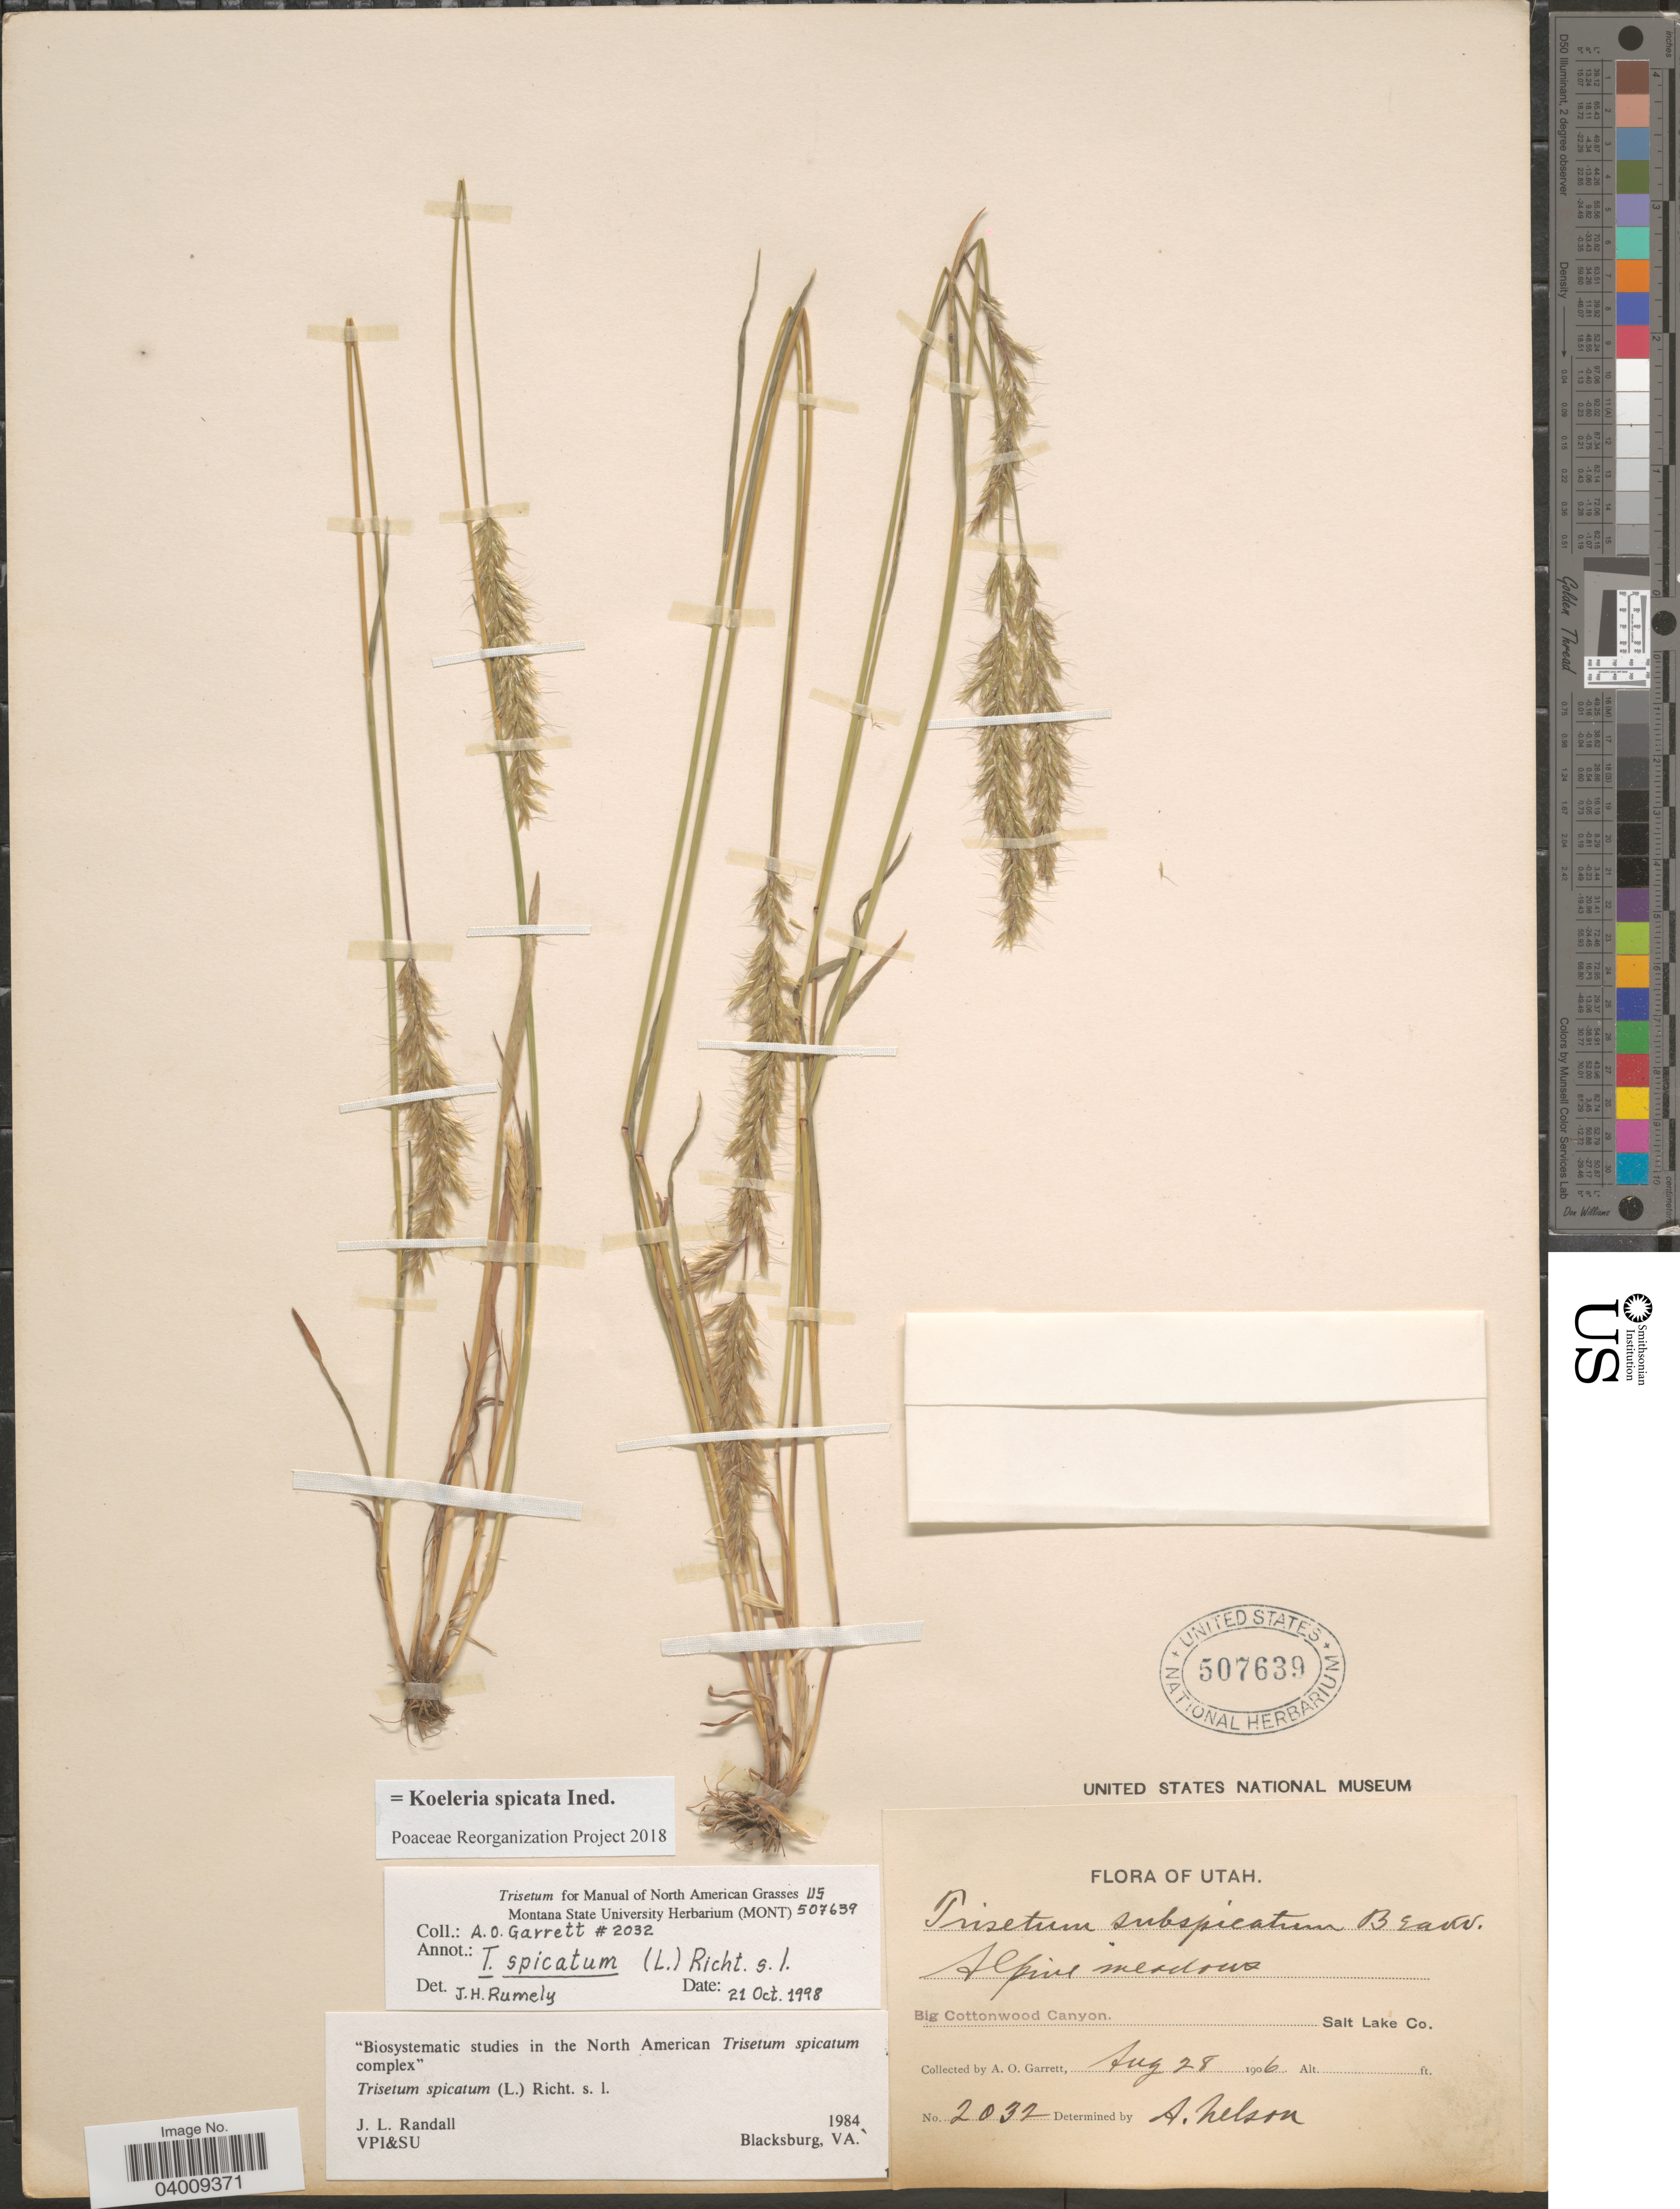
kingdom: Plantae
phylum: Tracheophyta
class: Liliopsida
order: Poales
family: Poaceae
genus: Koeleria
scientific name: Koeleria spicata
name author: (L.) Barberá et al.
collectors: A. O. Garrett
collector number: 2032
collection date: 1906-08-28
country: United States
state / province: Utah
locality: Big Cottonwood Canyon. Salt Lake Co.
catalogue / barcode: US 507639